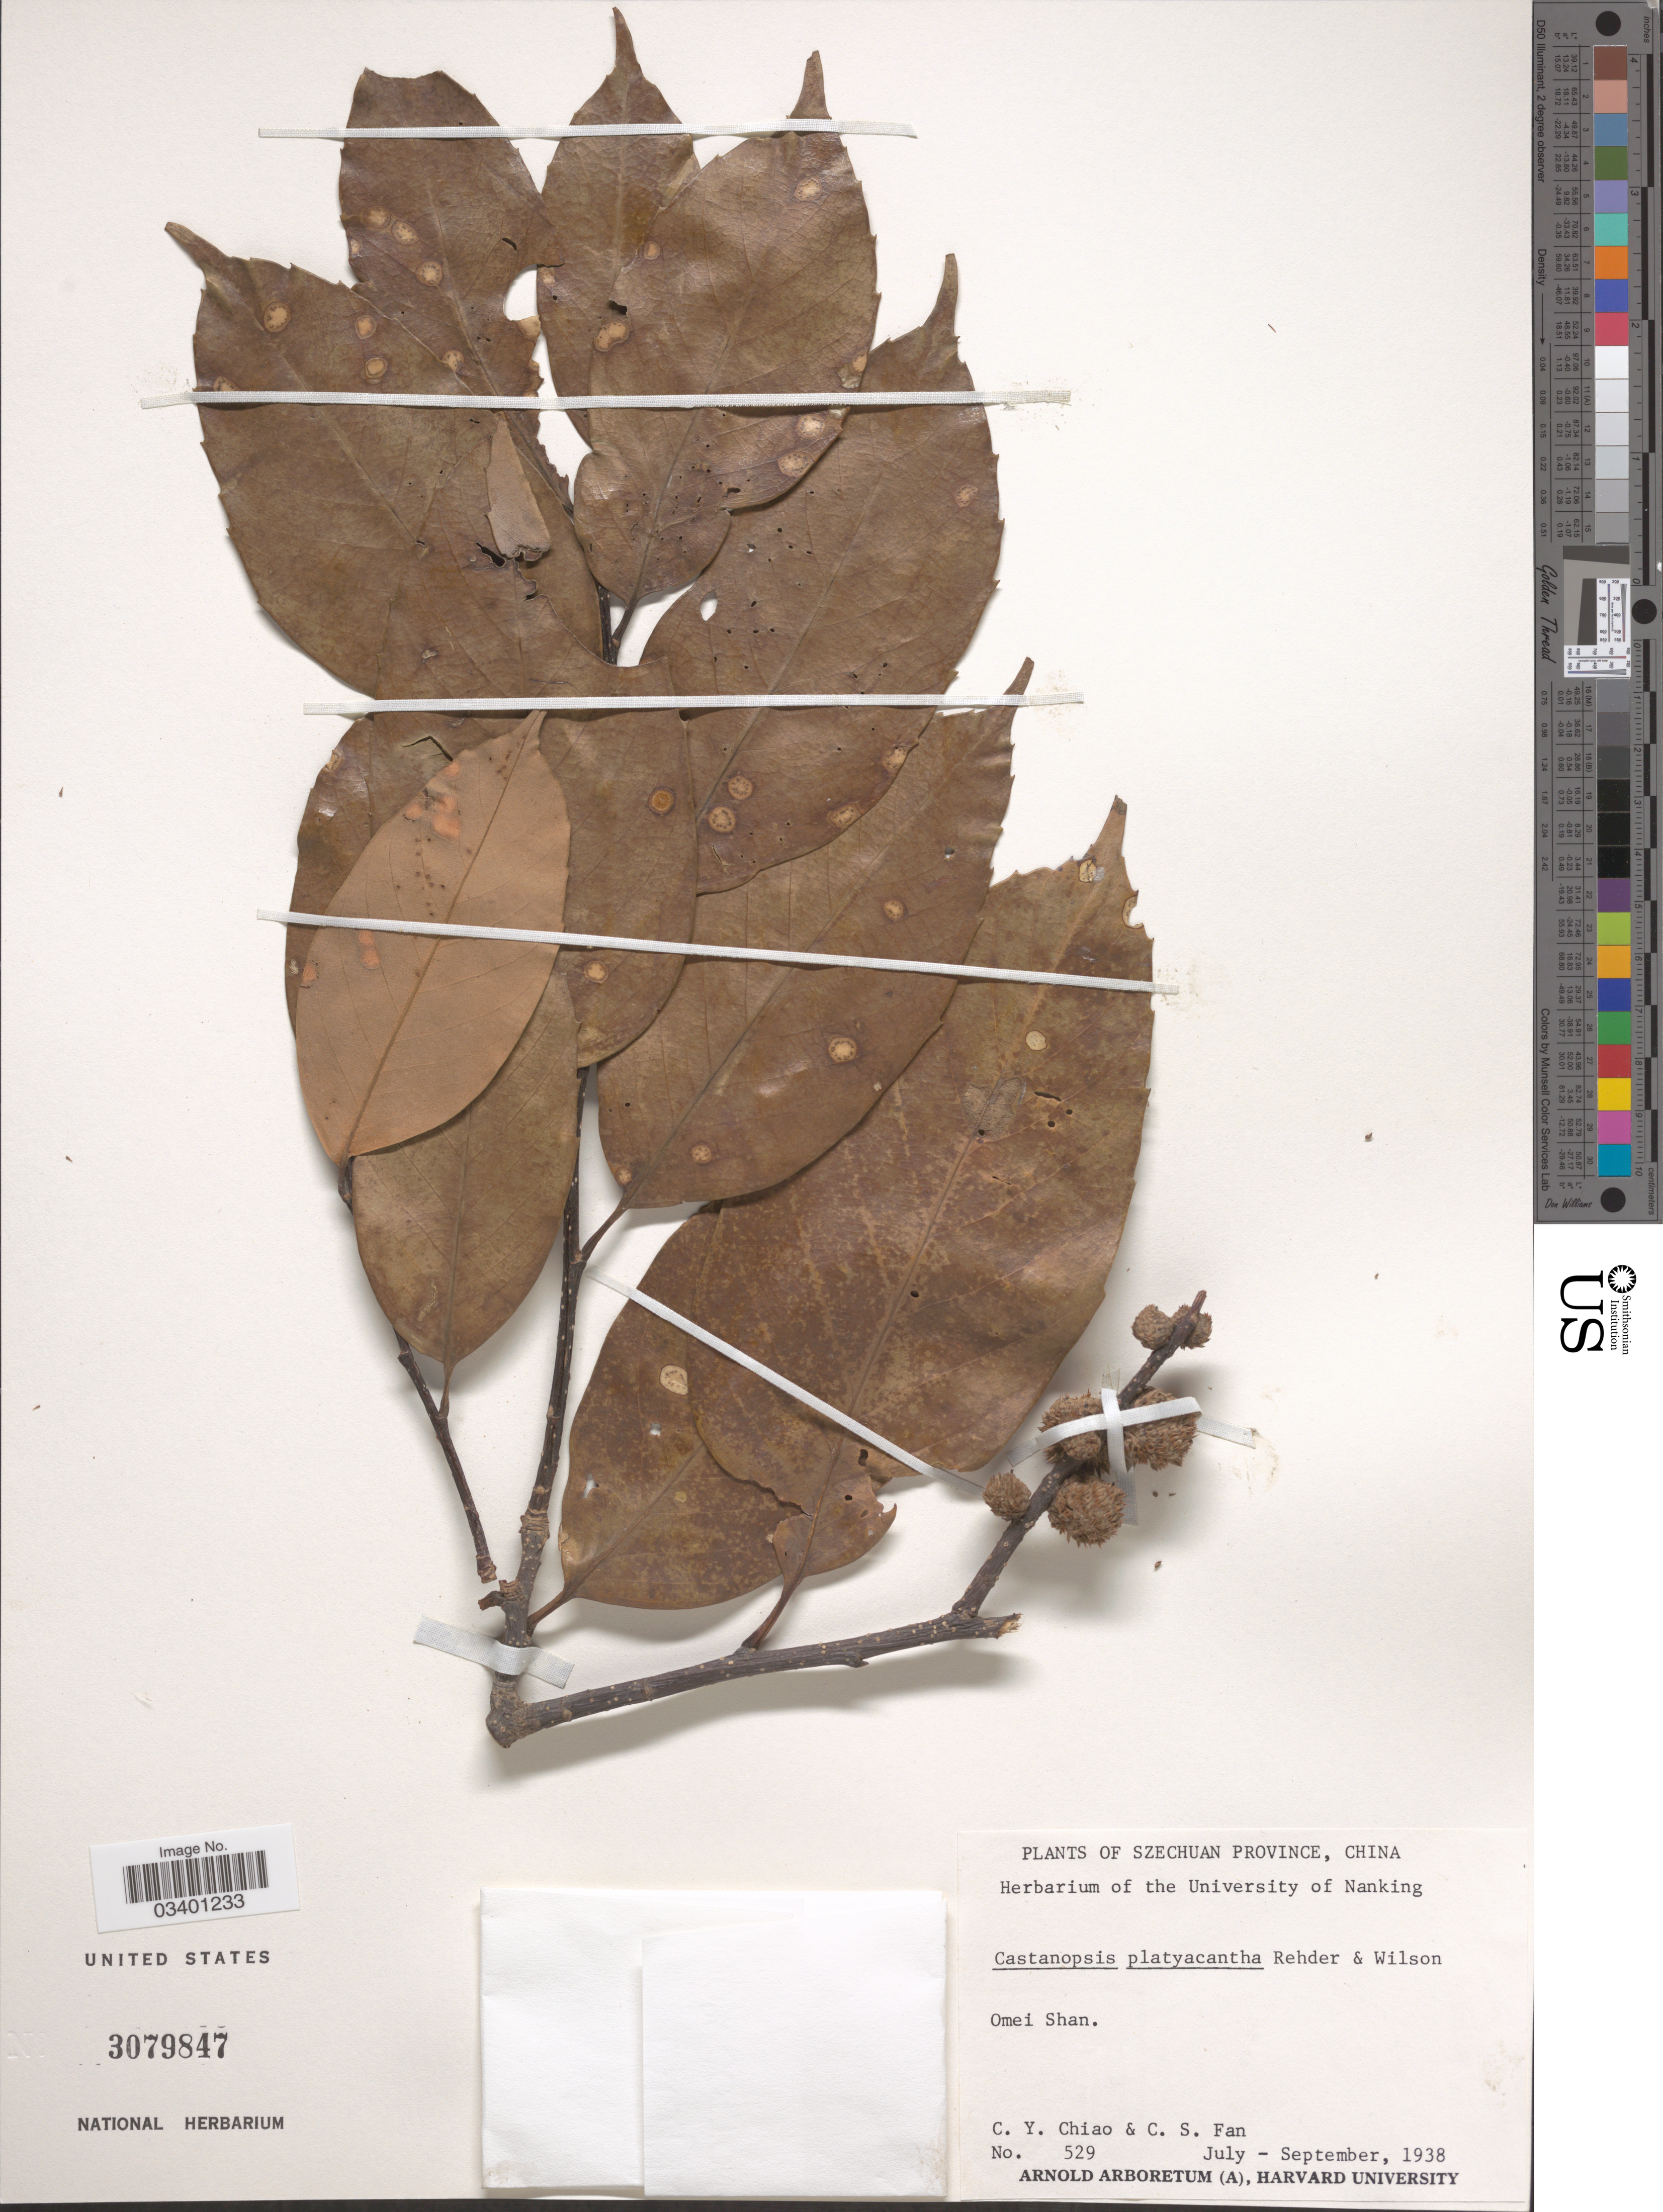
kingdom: Plantae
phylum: Tracheophyta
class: Magnoliopsida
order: Fagales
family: Fagaceae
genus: Castanopsis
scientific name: Castanopsis platyacantha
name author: Rehder & E.H. Wilson in Sarg.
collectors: C. Y. Chiao & C. S. Fan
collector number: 529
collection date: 1938-07/1938-09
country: China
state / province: Sichuan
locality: Szechuan Province, Omei Shan.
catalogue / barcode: US 3079847